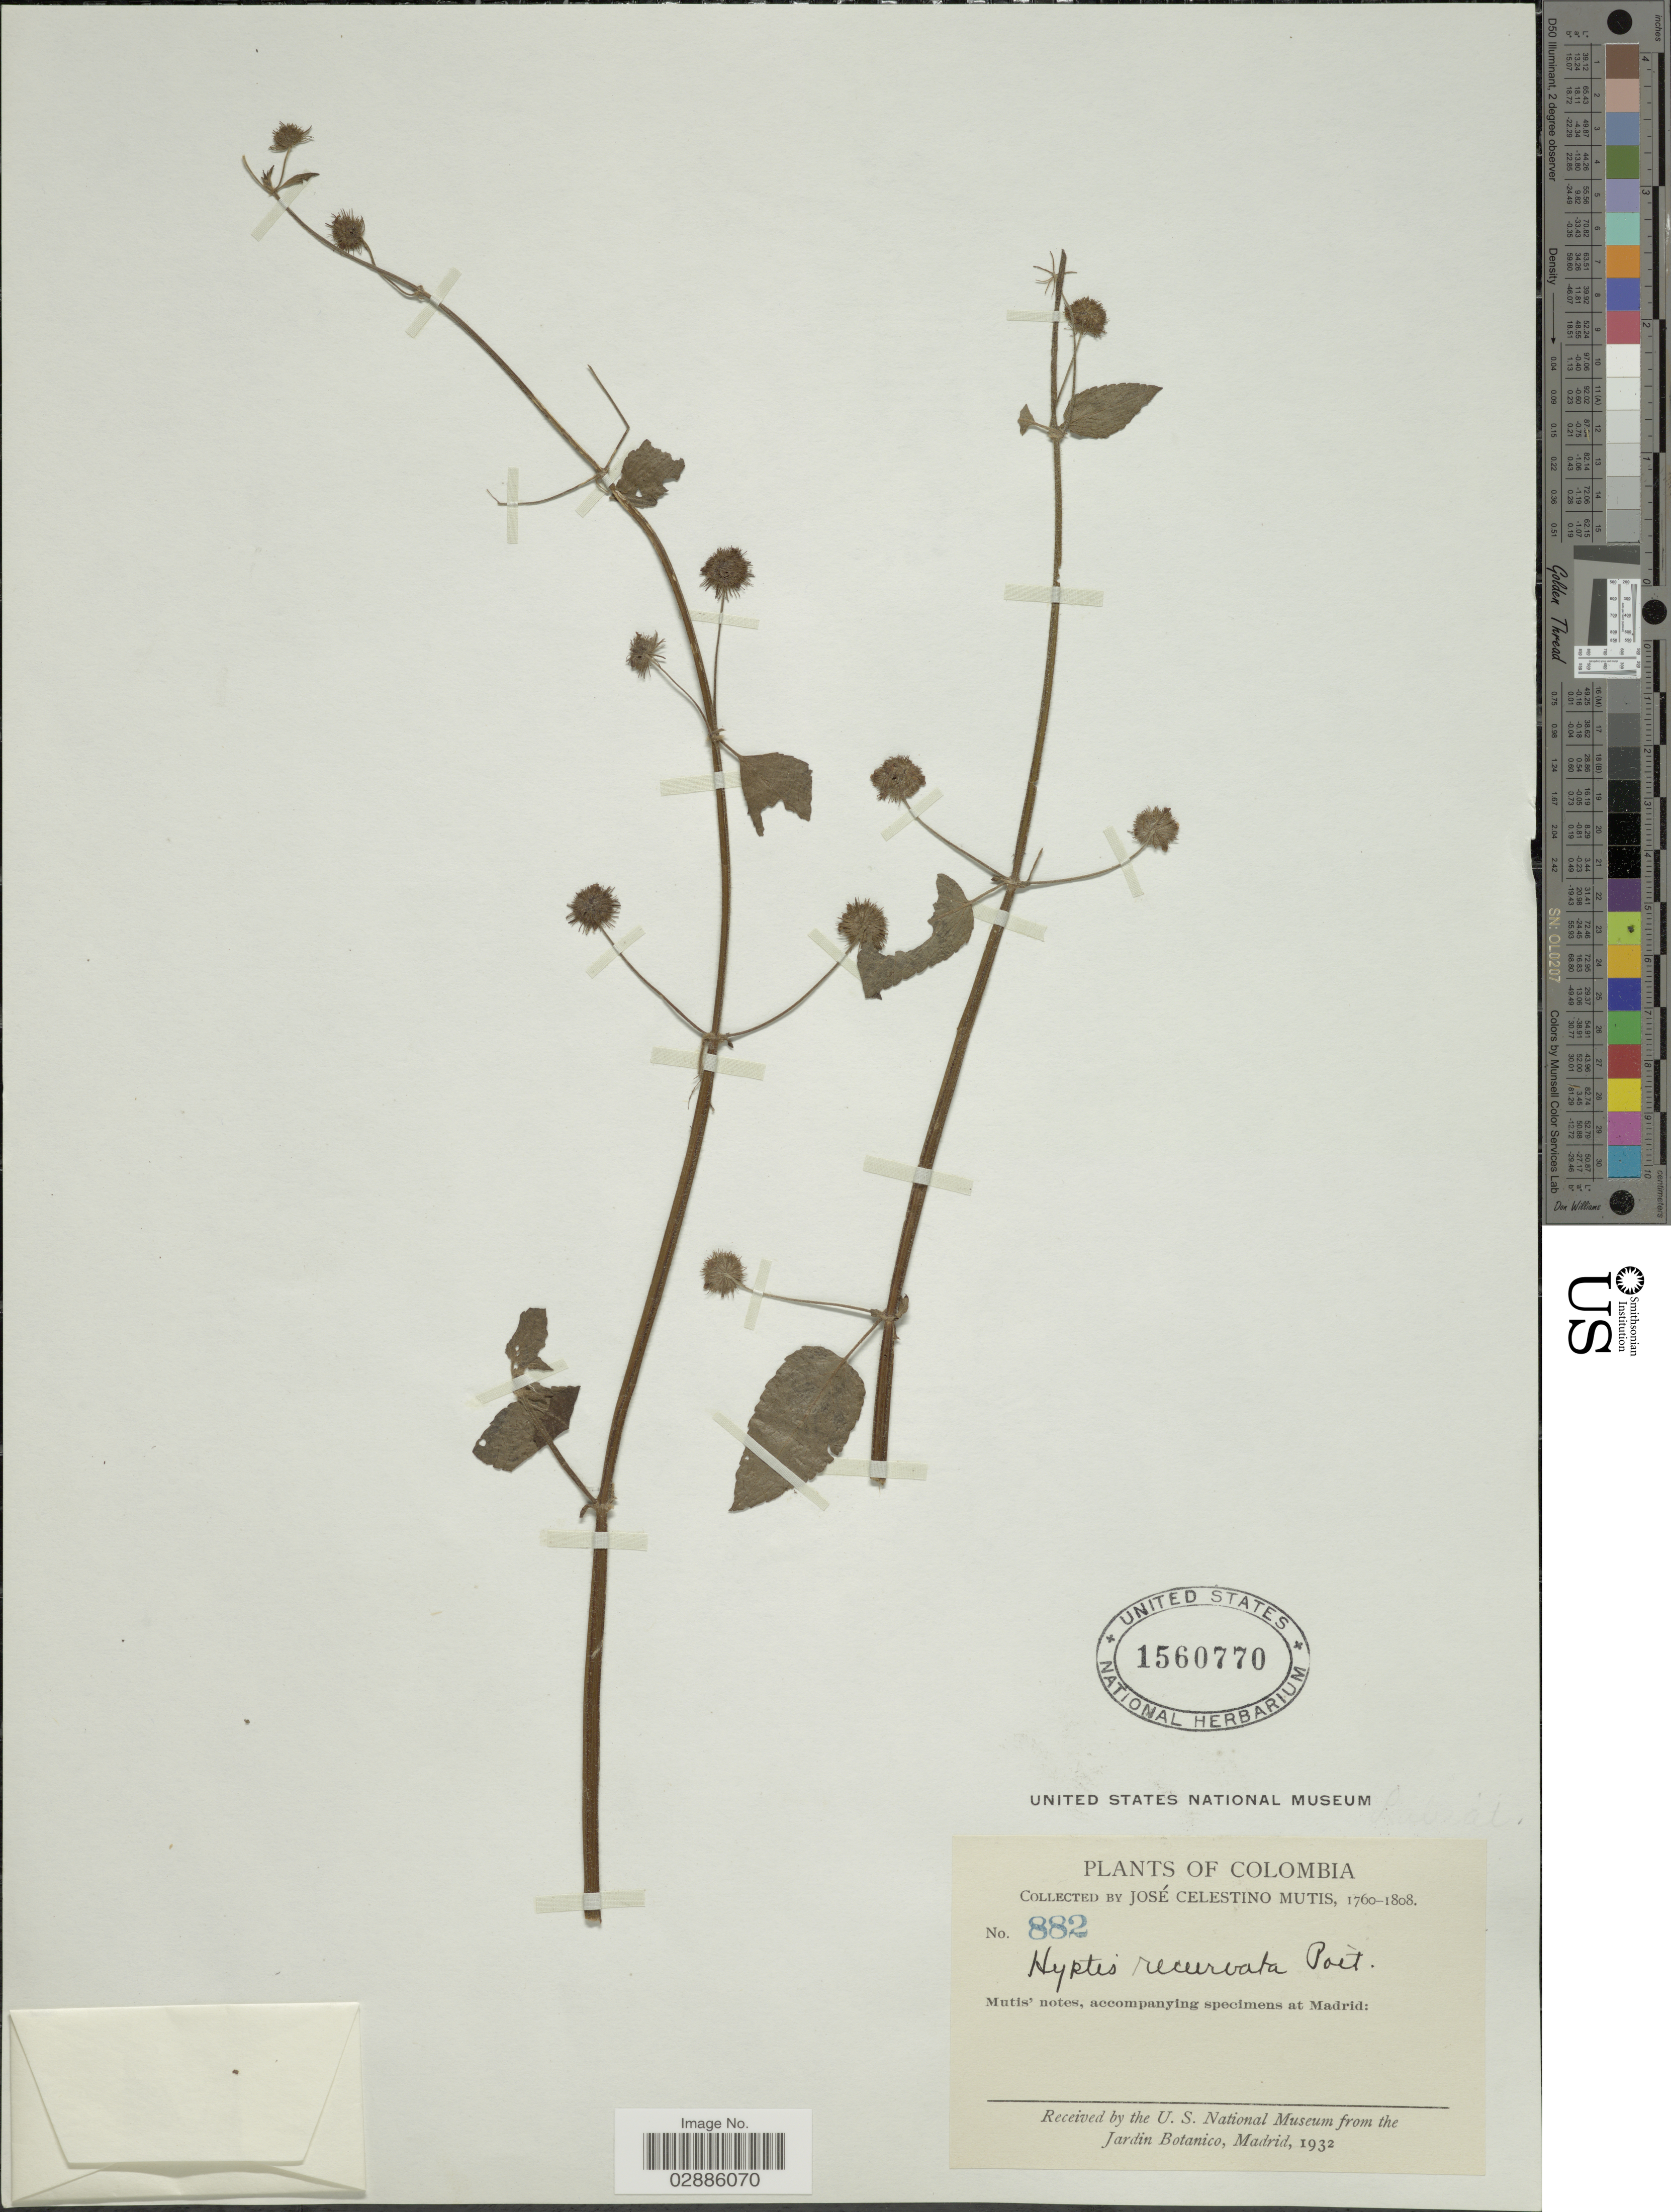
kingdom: Plantae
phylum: Tracheophyta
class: Magnoliopsida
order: Lamiales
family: Lamiaceae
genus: Hyptis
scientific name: Hyptis recurvata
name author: Poit.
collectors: J. C. B. Mutis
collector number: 882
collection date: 1760/1808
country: Colombia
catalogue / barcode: US 1560770